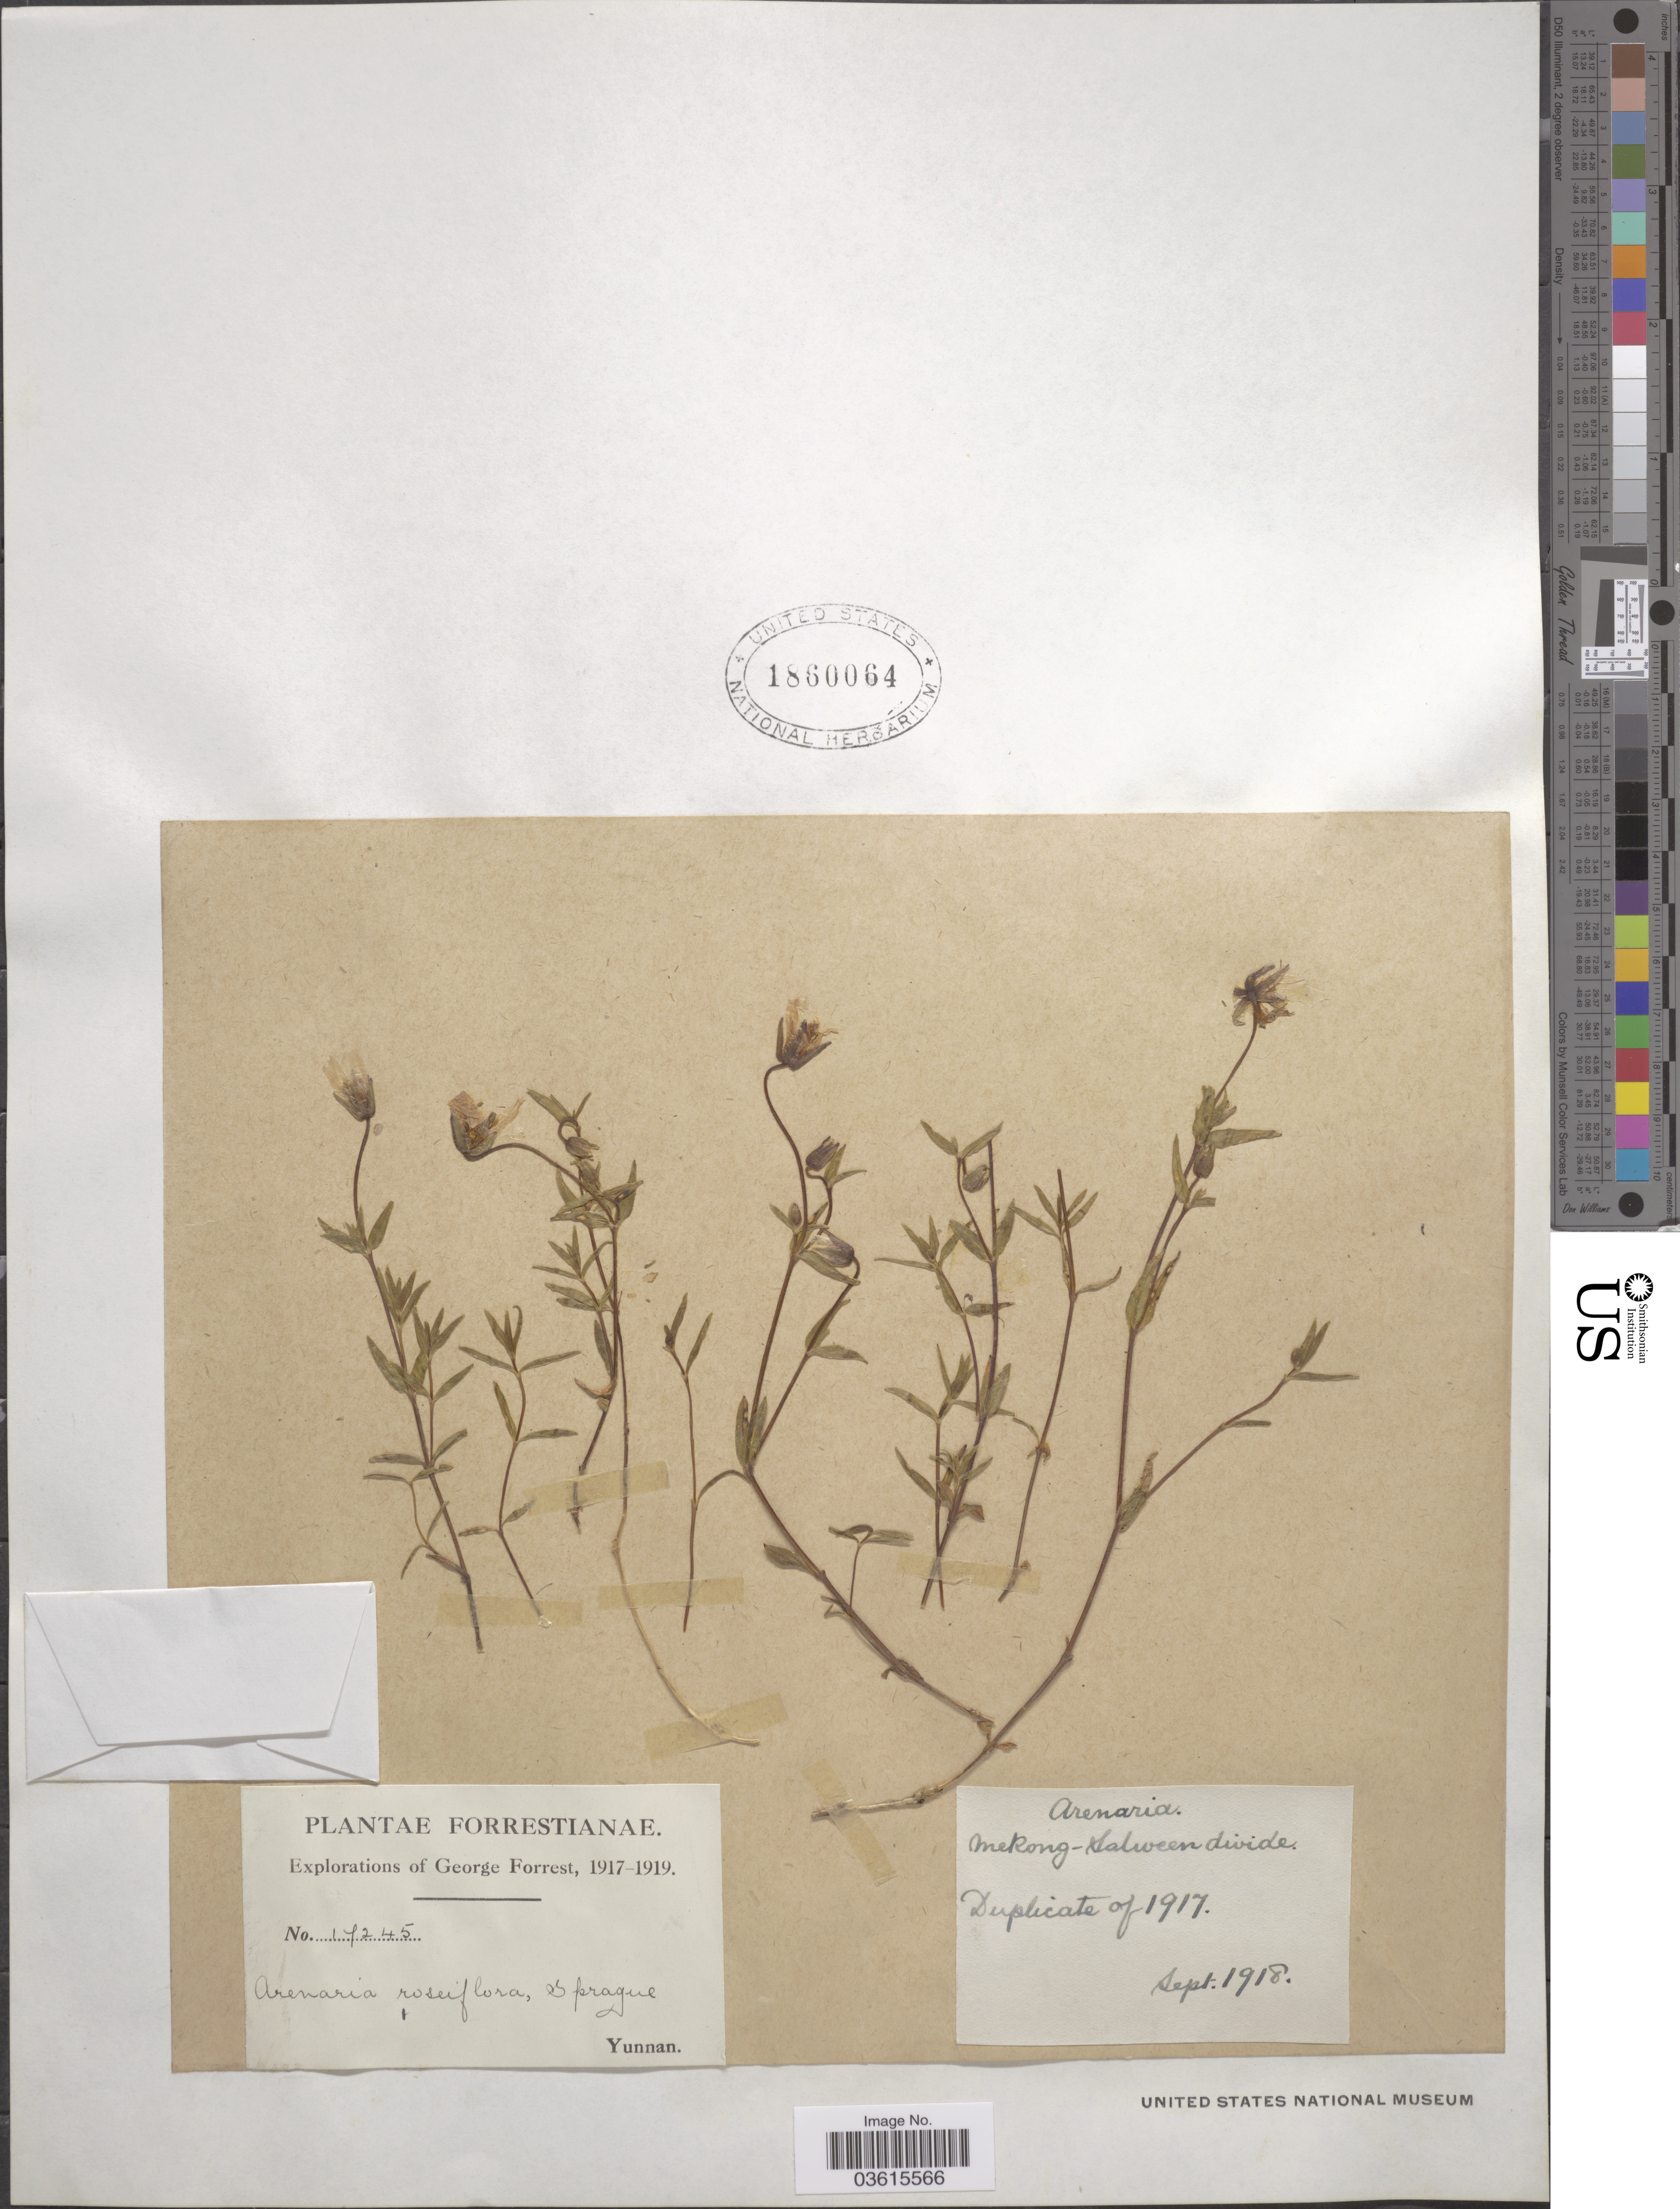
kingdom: Plantae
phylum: Tracheophyta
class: Magnoliopsida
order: Caryophyllales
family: Caryophyllaceae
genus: Arenaria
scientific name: Arenaria roseiflora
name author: Sprague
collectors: G. Forrest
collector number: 17245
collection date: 1918-09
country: China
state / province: Yunnan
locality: Mekong-Salween divide.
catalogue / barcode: US 1860064